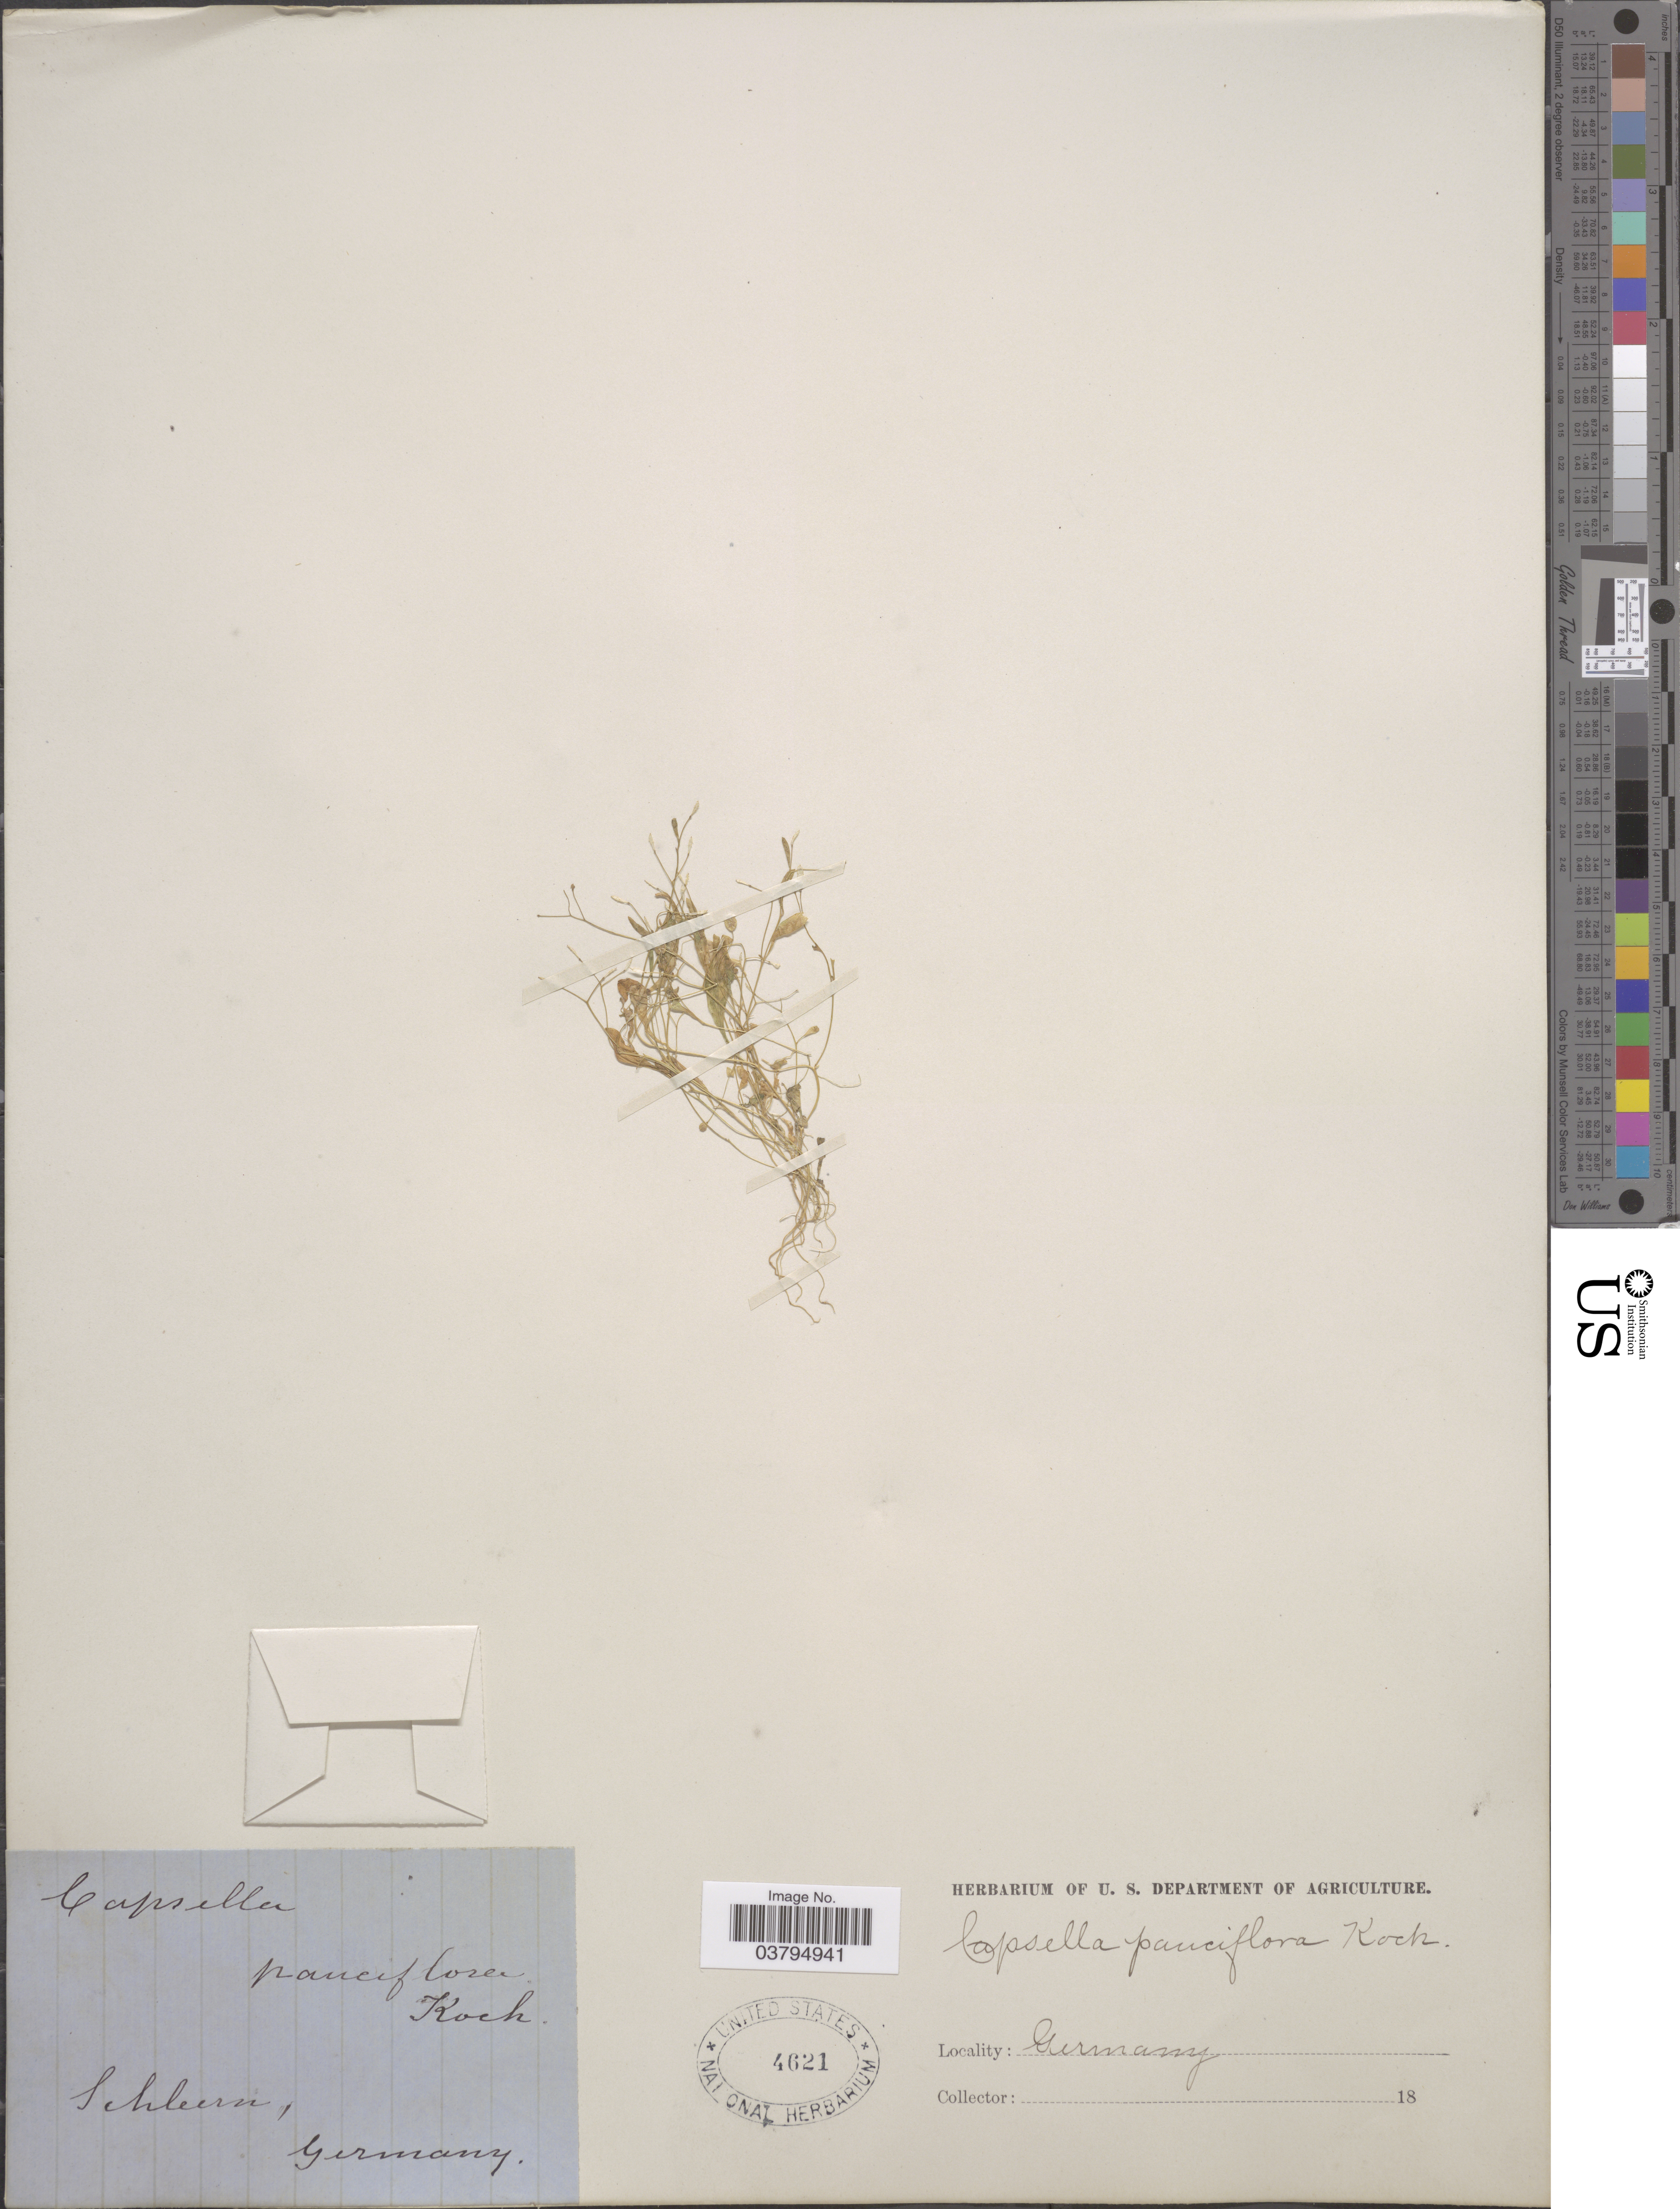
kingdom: Plantae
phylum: Tracheophyta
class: Magnoliopsida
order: Brassicales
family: Brassicaceae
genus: Capsella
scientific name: Capsella pauciflora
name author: W.D.J. Koch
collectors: Facchini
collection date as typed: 18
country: Germany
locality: Schleern.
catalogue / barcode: US 4621